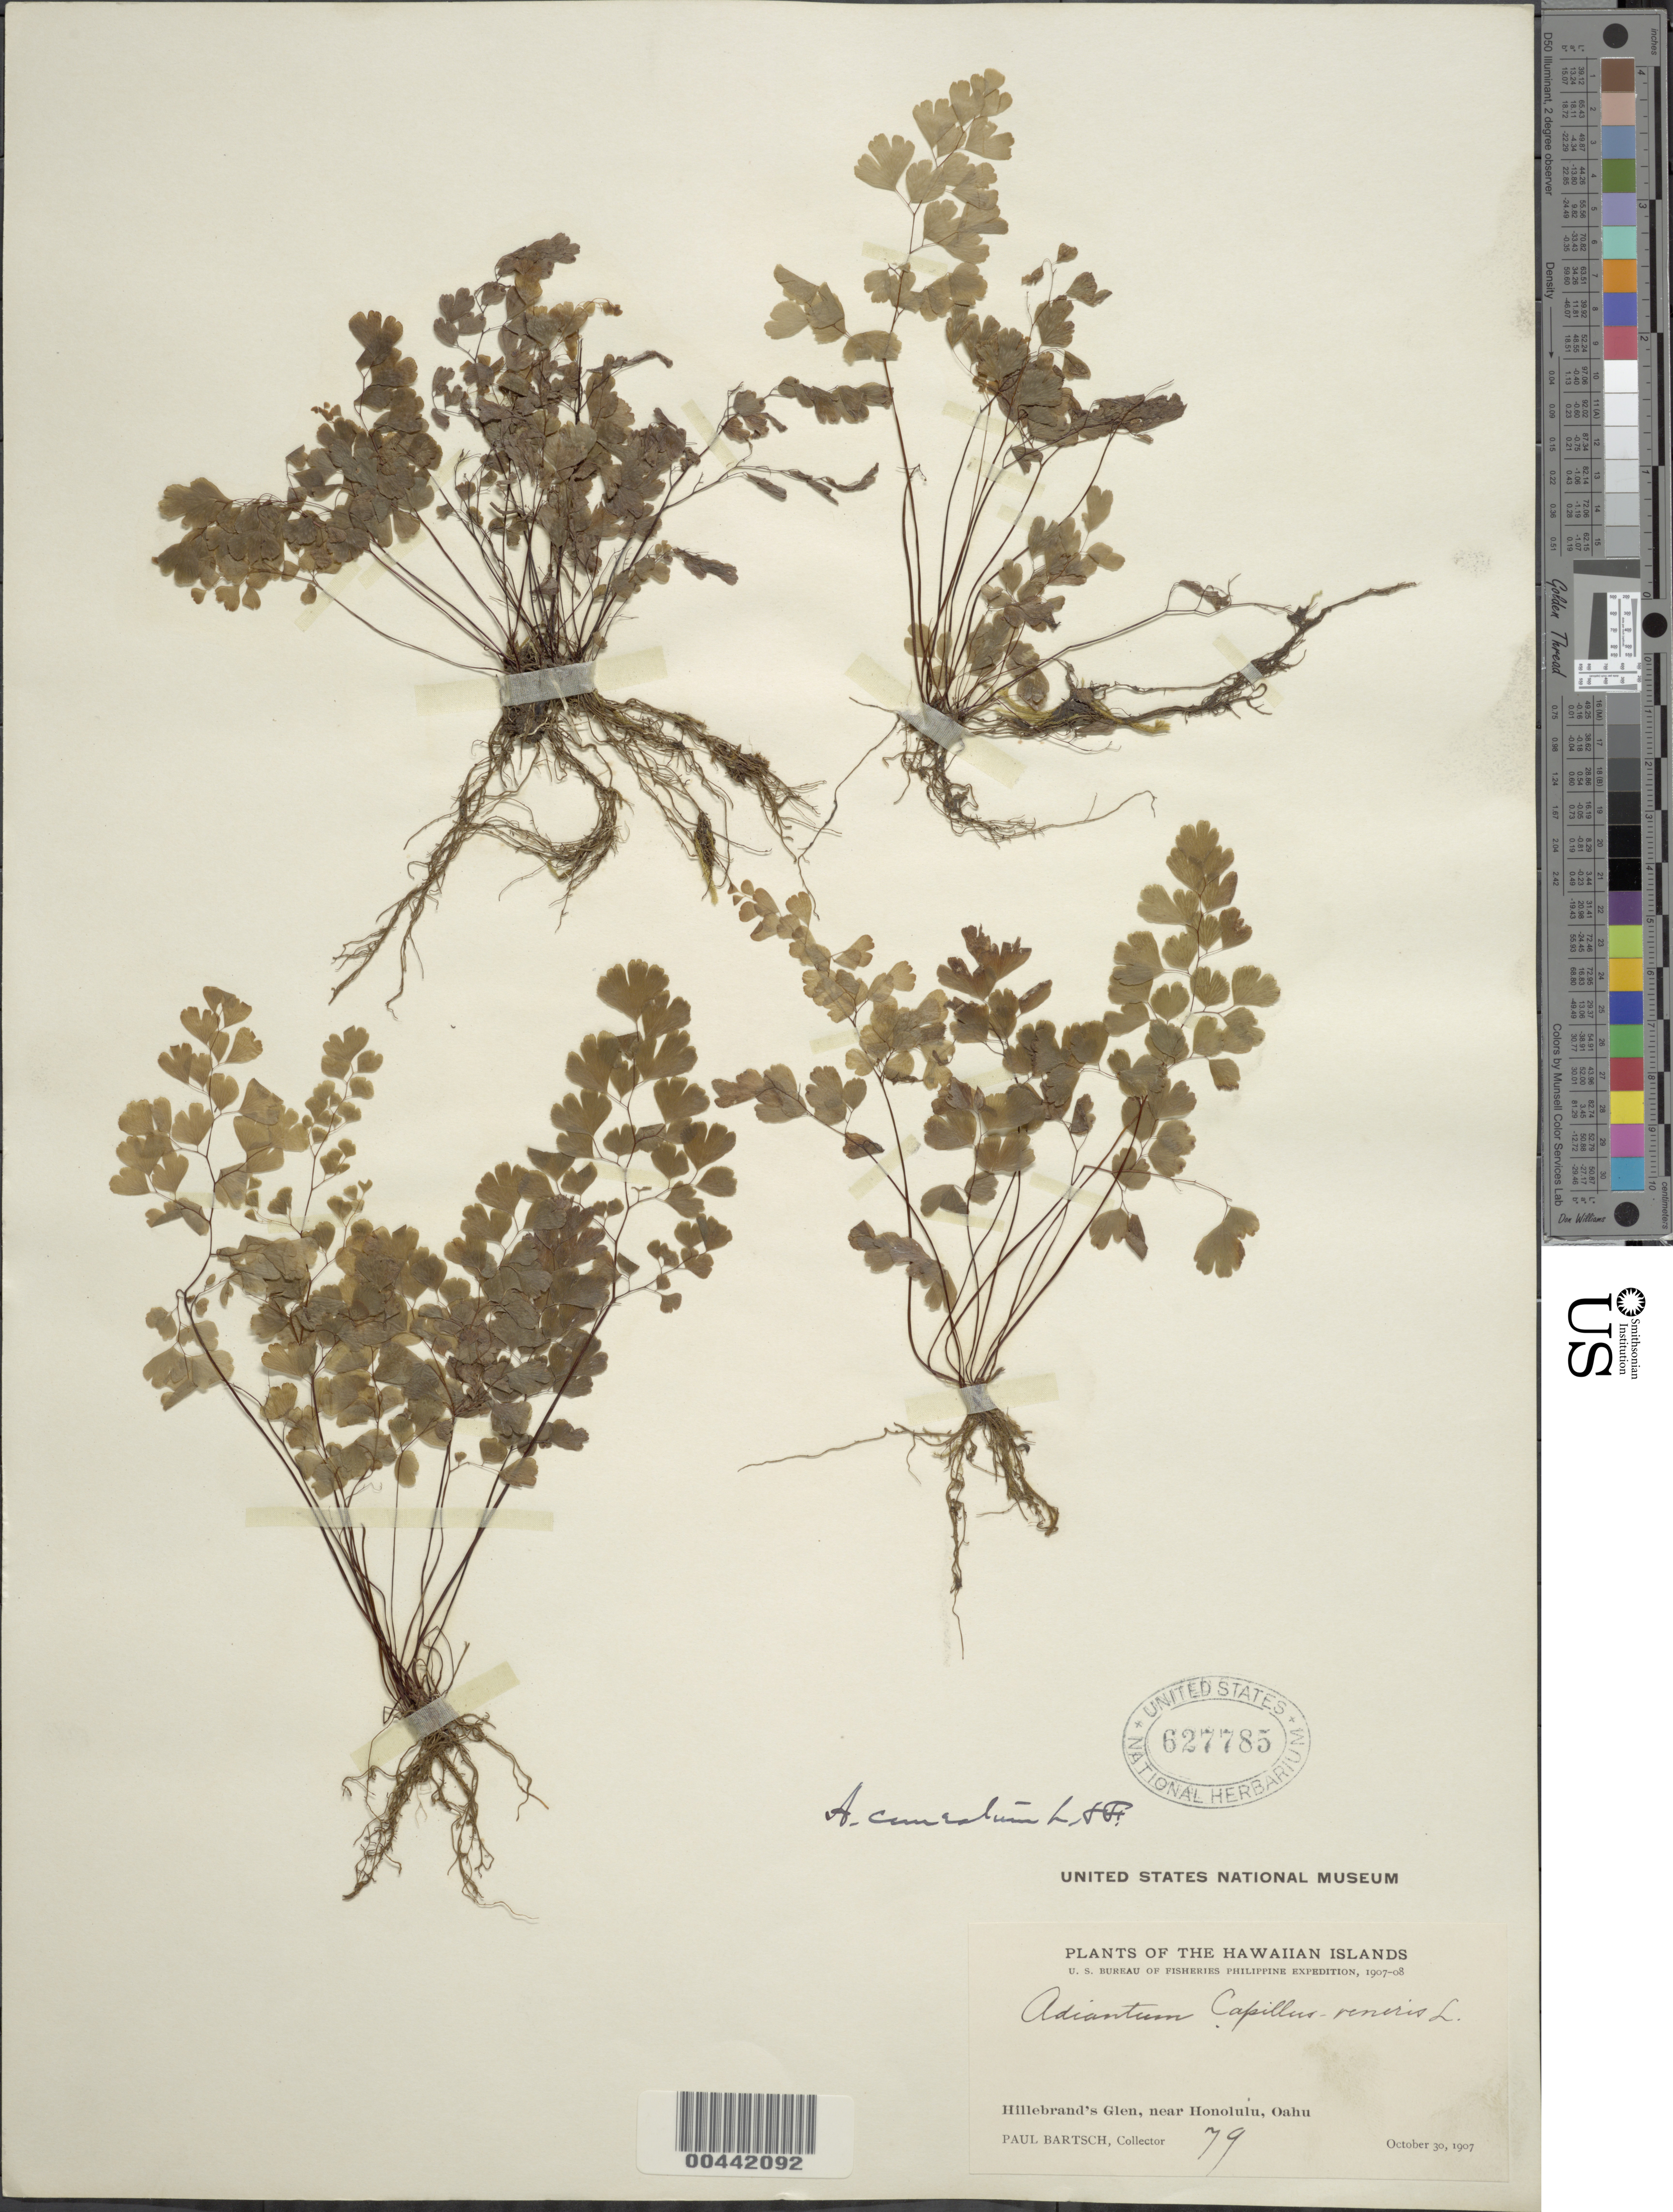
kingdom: Plantae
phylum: Tracheophyta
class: Polypodiopsida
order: Polypodiales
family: Pteridaceae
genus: Adiantum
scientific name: Adiantum raddianum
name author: C. Presl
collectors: P. Bartsch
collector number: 79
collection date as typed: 30 Oct 1907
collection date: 1907-10-30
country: United States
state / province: Hawaii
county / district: Honolulu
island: Oahu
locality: Hillebrand's Glen, near Honolulu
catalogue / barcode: US 627785